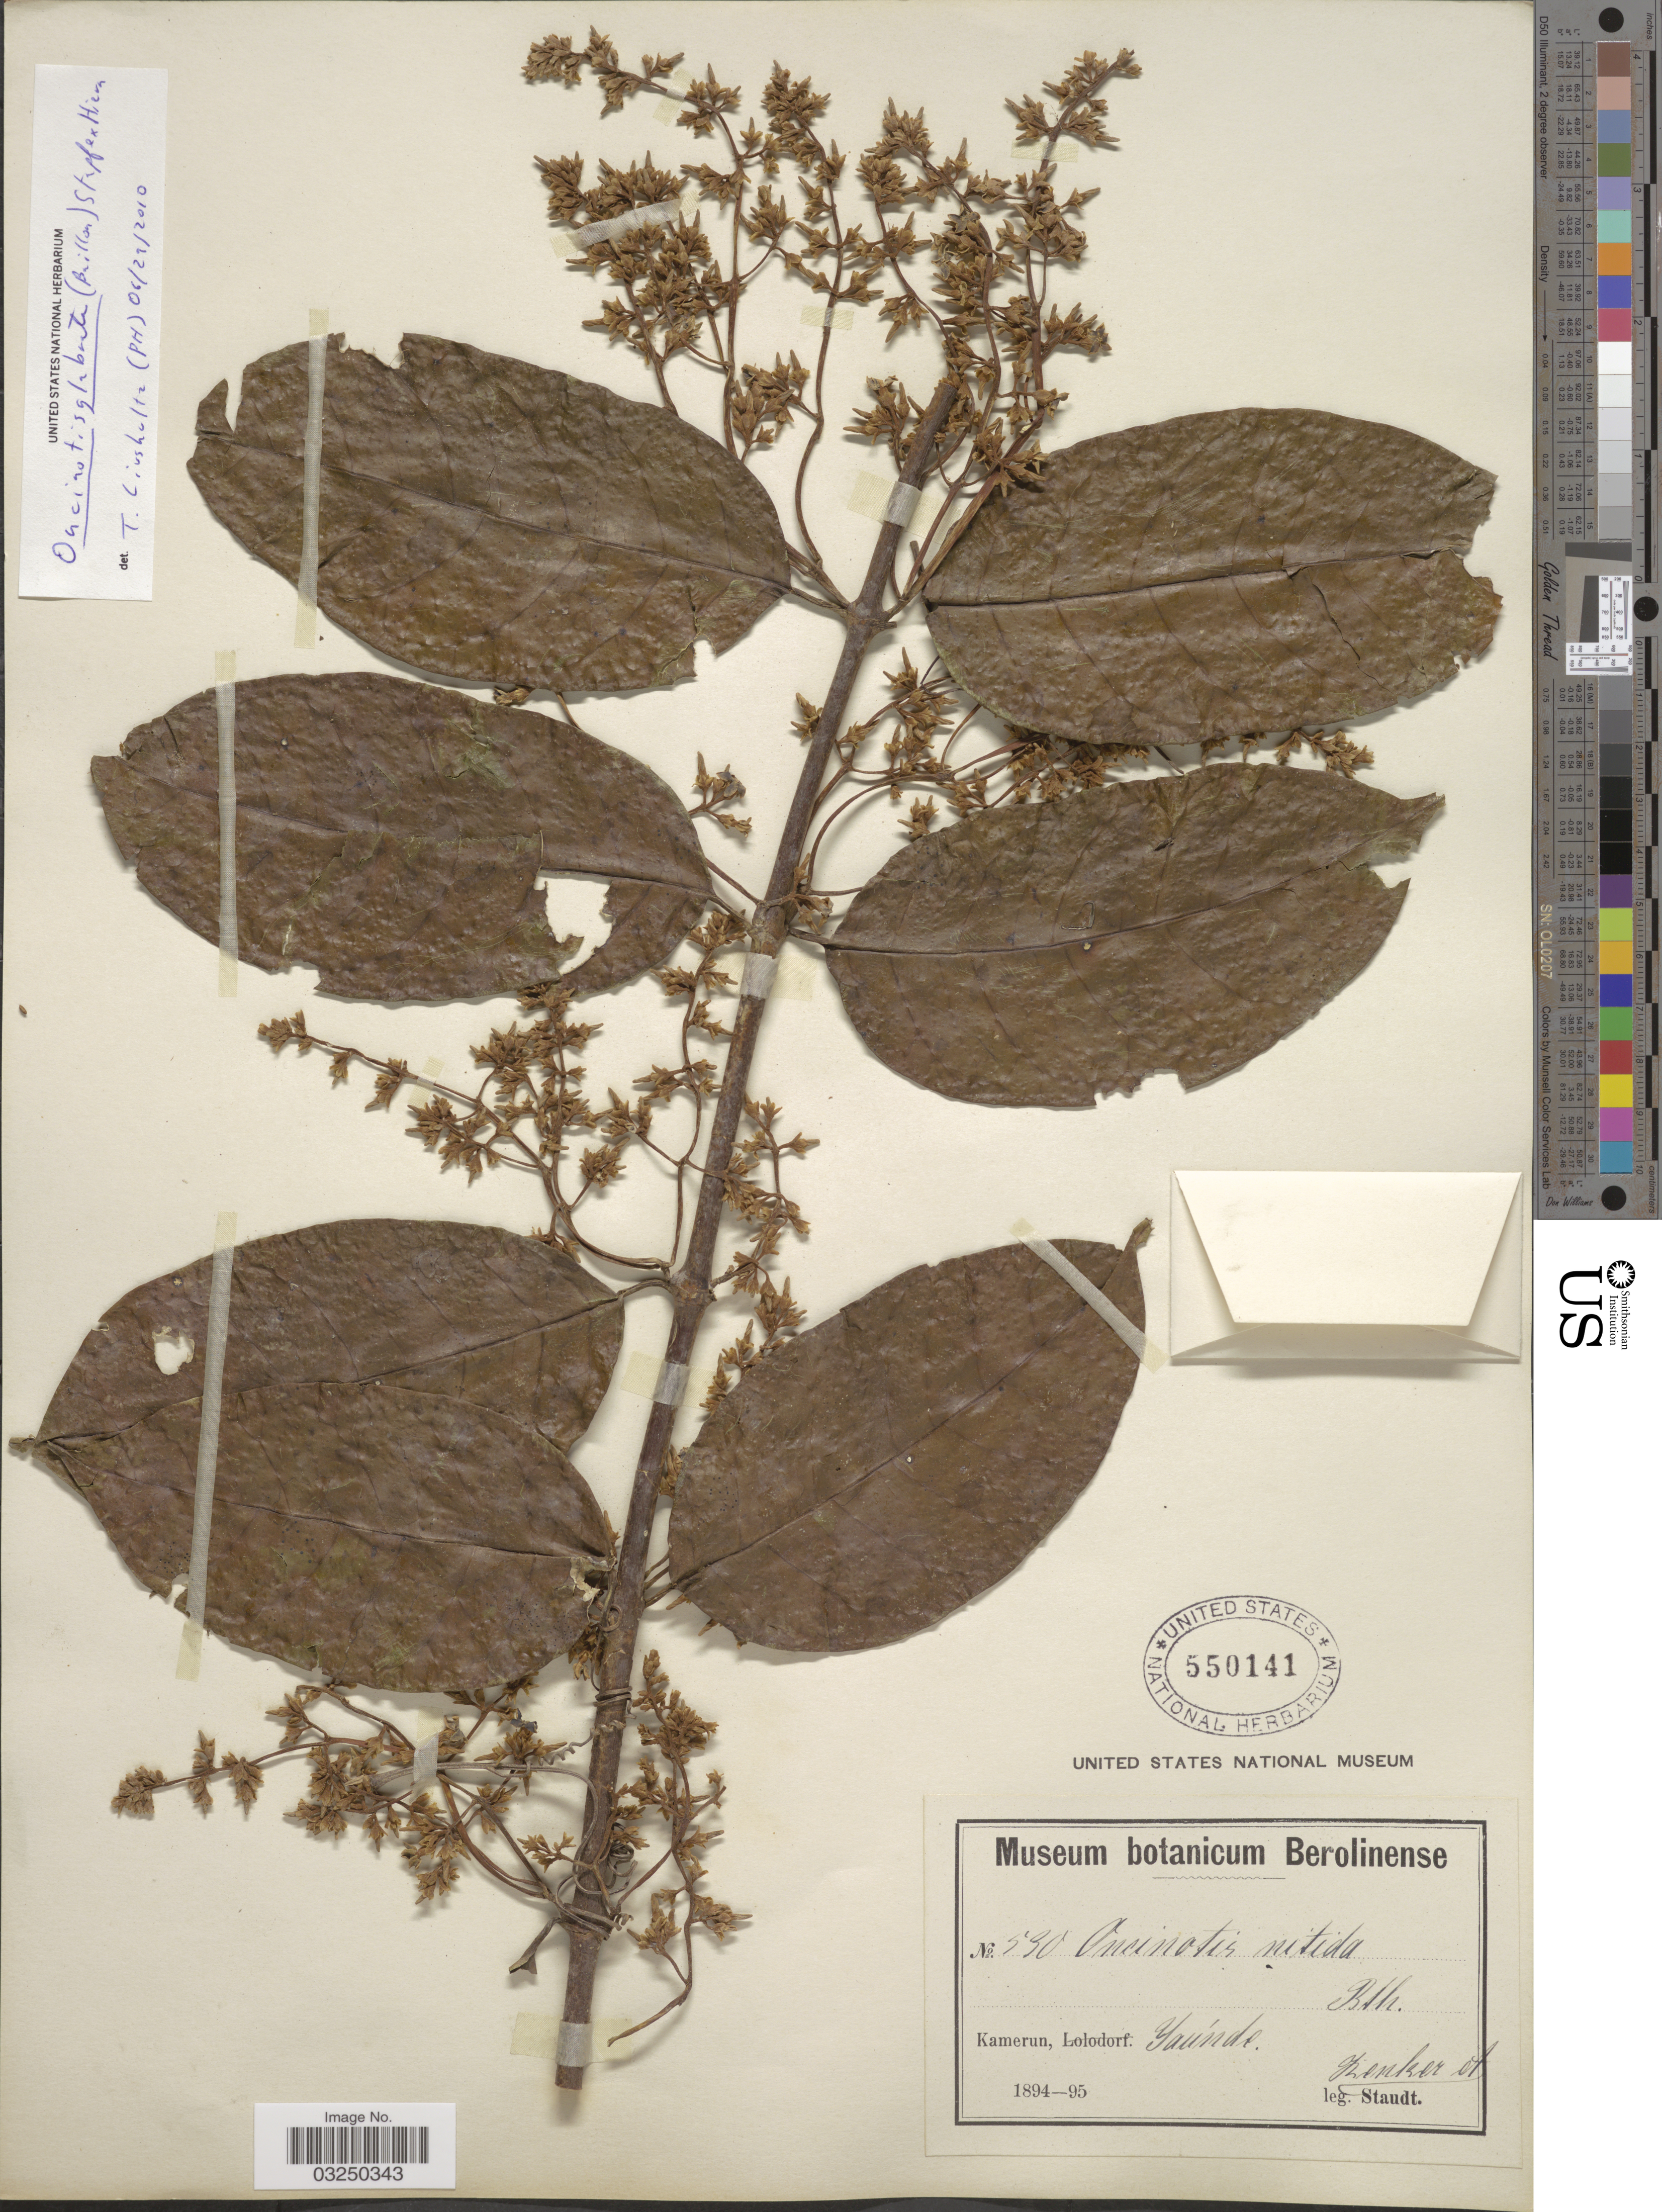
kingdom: Plantae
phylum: Tracheophyta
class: Magnoliopsida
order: Gentianales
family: Apocynaceae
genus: Oncinotis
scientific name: Oncinotis glabrata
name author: (Baill.) Stapf ex Hiern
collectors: Zenker, -- & -. Staudt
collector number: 530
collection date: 1894/1895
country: Cameroon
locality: Kamerun, Yaúnde.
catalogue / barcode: US 550141